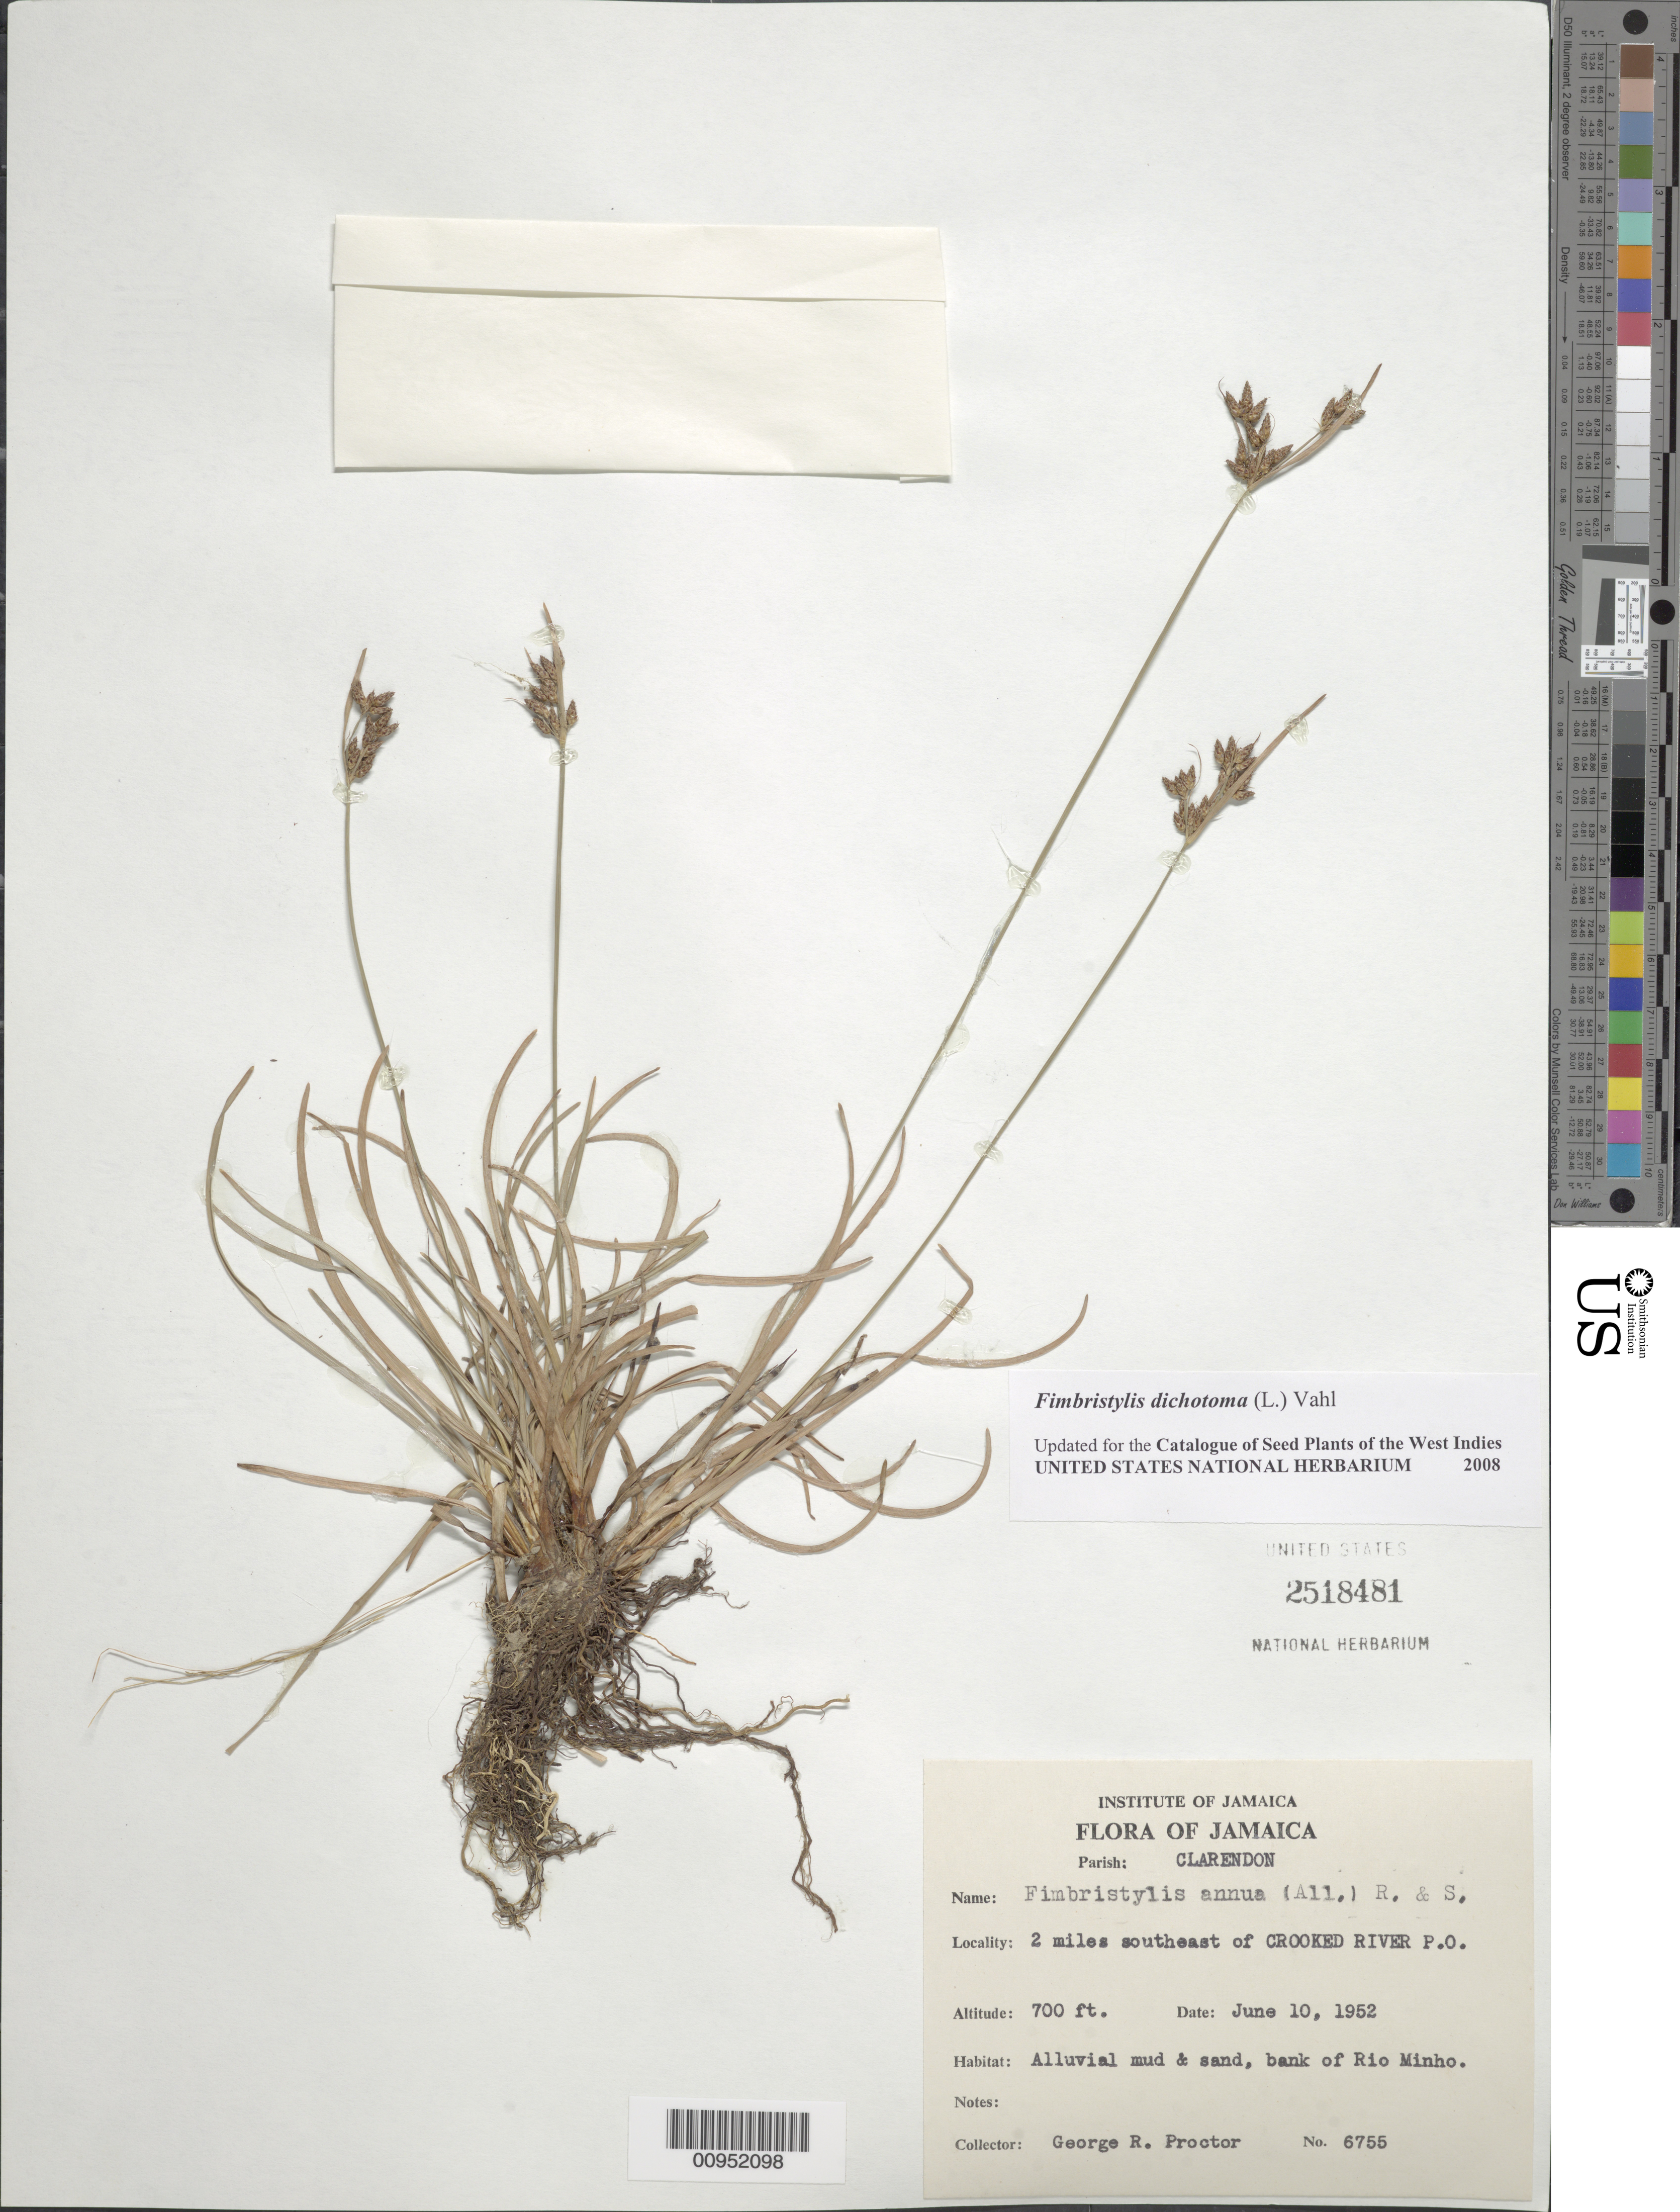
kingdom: Plantae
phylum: Tracheophyta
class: Liliopsida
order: Poales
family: Cyperaceae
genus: Fimbristylis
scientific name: Fimbristylis dichotoma subsp. dichotoma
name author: (L.) Vahl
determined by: Strong, M. T., (US), Smithsonian Institution - National Museum of Natural History (UNITED STATES)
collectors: G. R. Proctor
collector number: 6755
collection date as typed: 10 Jun 1952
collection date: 1952-06-10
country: Jamaica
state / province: Clarendon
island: Jamaica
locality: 2 miles SE of Crooked River P.O., bank of Rio Minho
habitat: Alluvial mud and sand, bank of rio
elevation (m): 213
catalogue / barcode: US 2518481